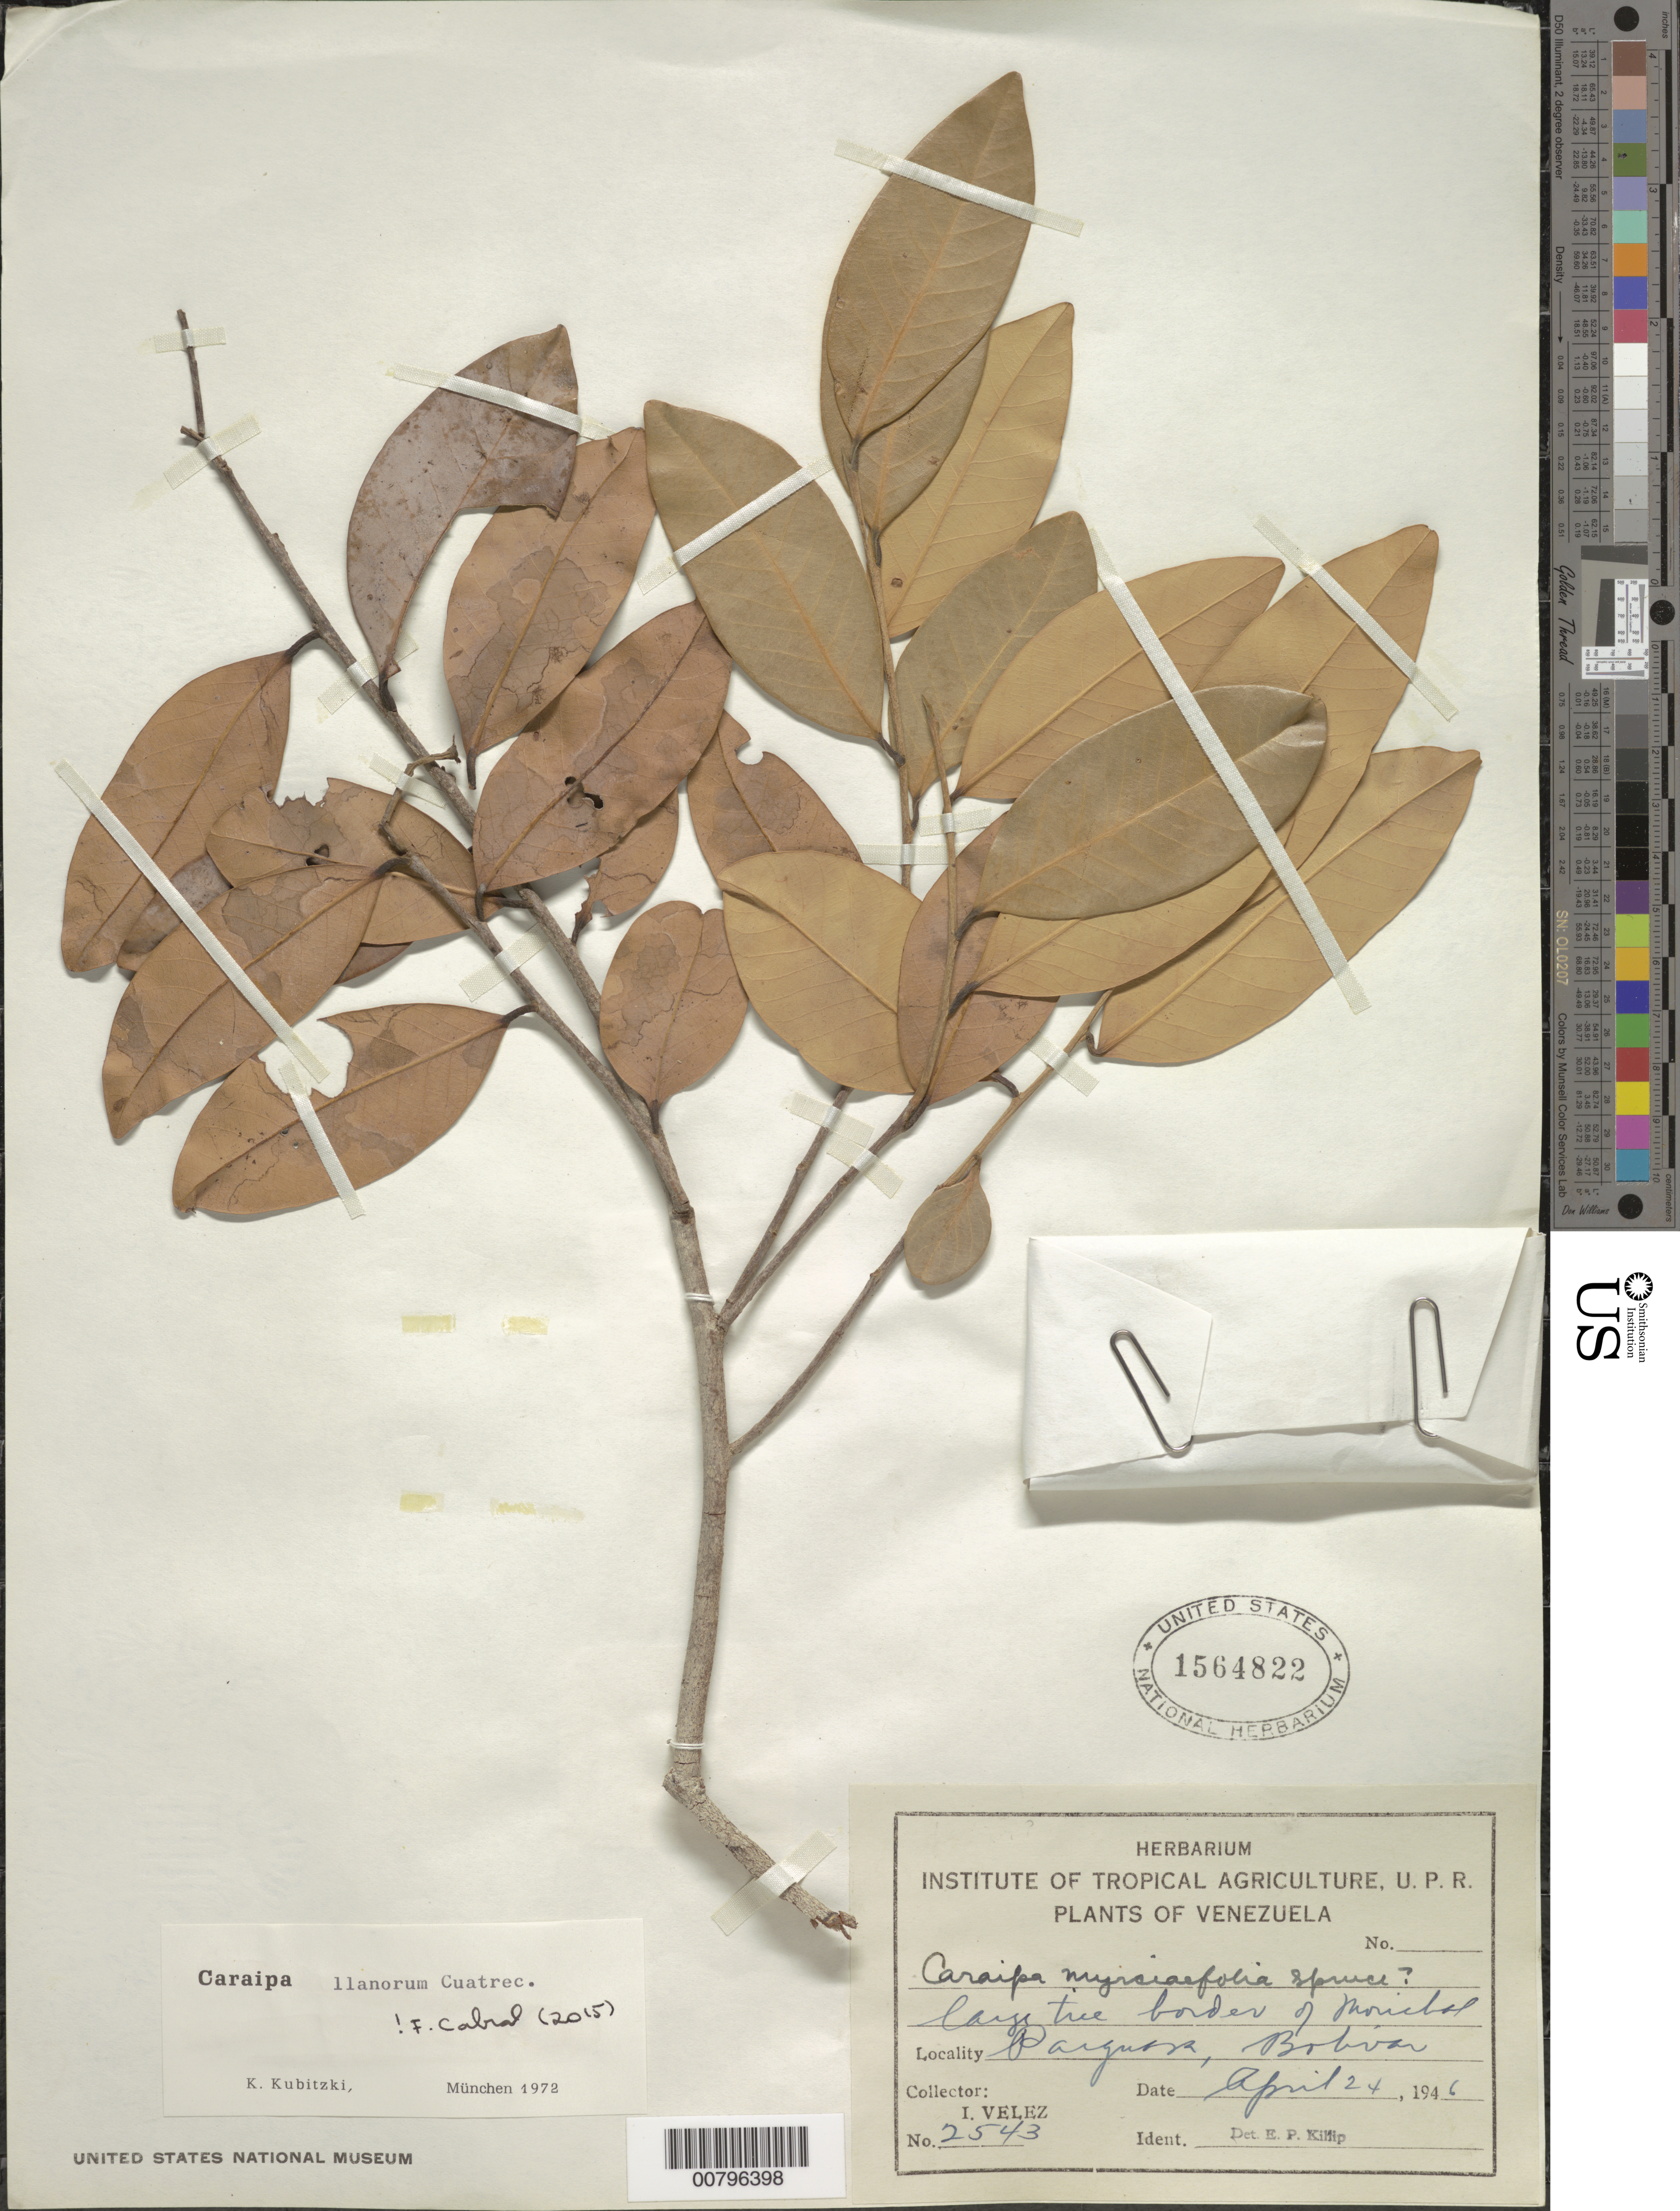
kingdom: Plantae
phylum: Tracheophyta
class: Magnoliopsida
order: Malpighiales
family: Calophyllaceae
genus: Caraipa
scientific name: Caraipa llanorum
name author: Cuatrec.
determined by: (M) Universitat Munchen, Institut fur Systematische Botanik (GERMANY)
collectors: I. Velez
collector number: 2543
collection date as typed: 24-Apr-46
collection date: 1946-04-24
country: Venezuela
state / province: Bolívar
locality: Parguasa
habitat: Border of morichal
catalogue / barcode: US 1564822